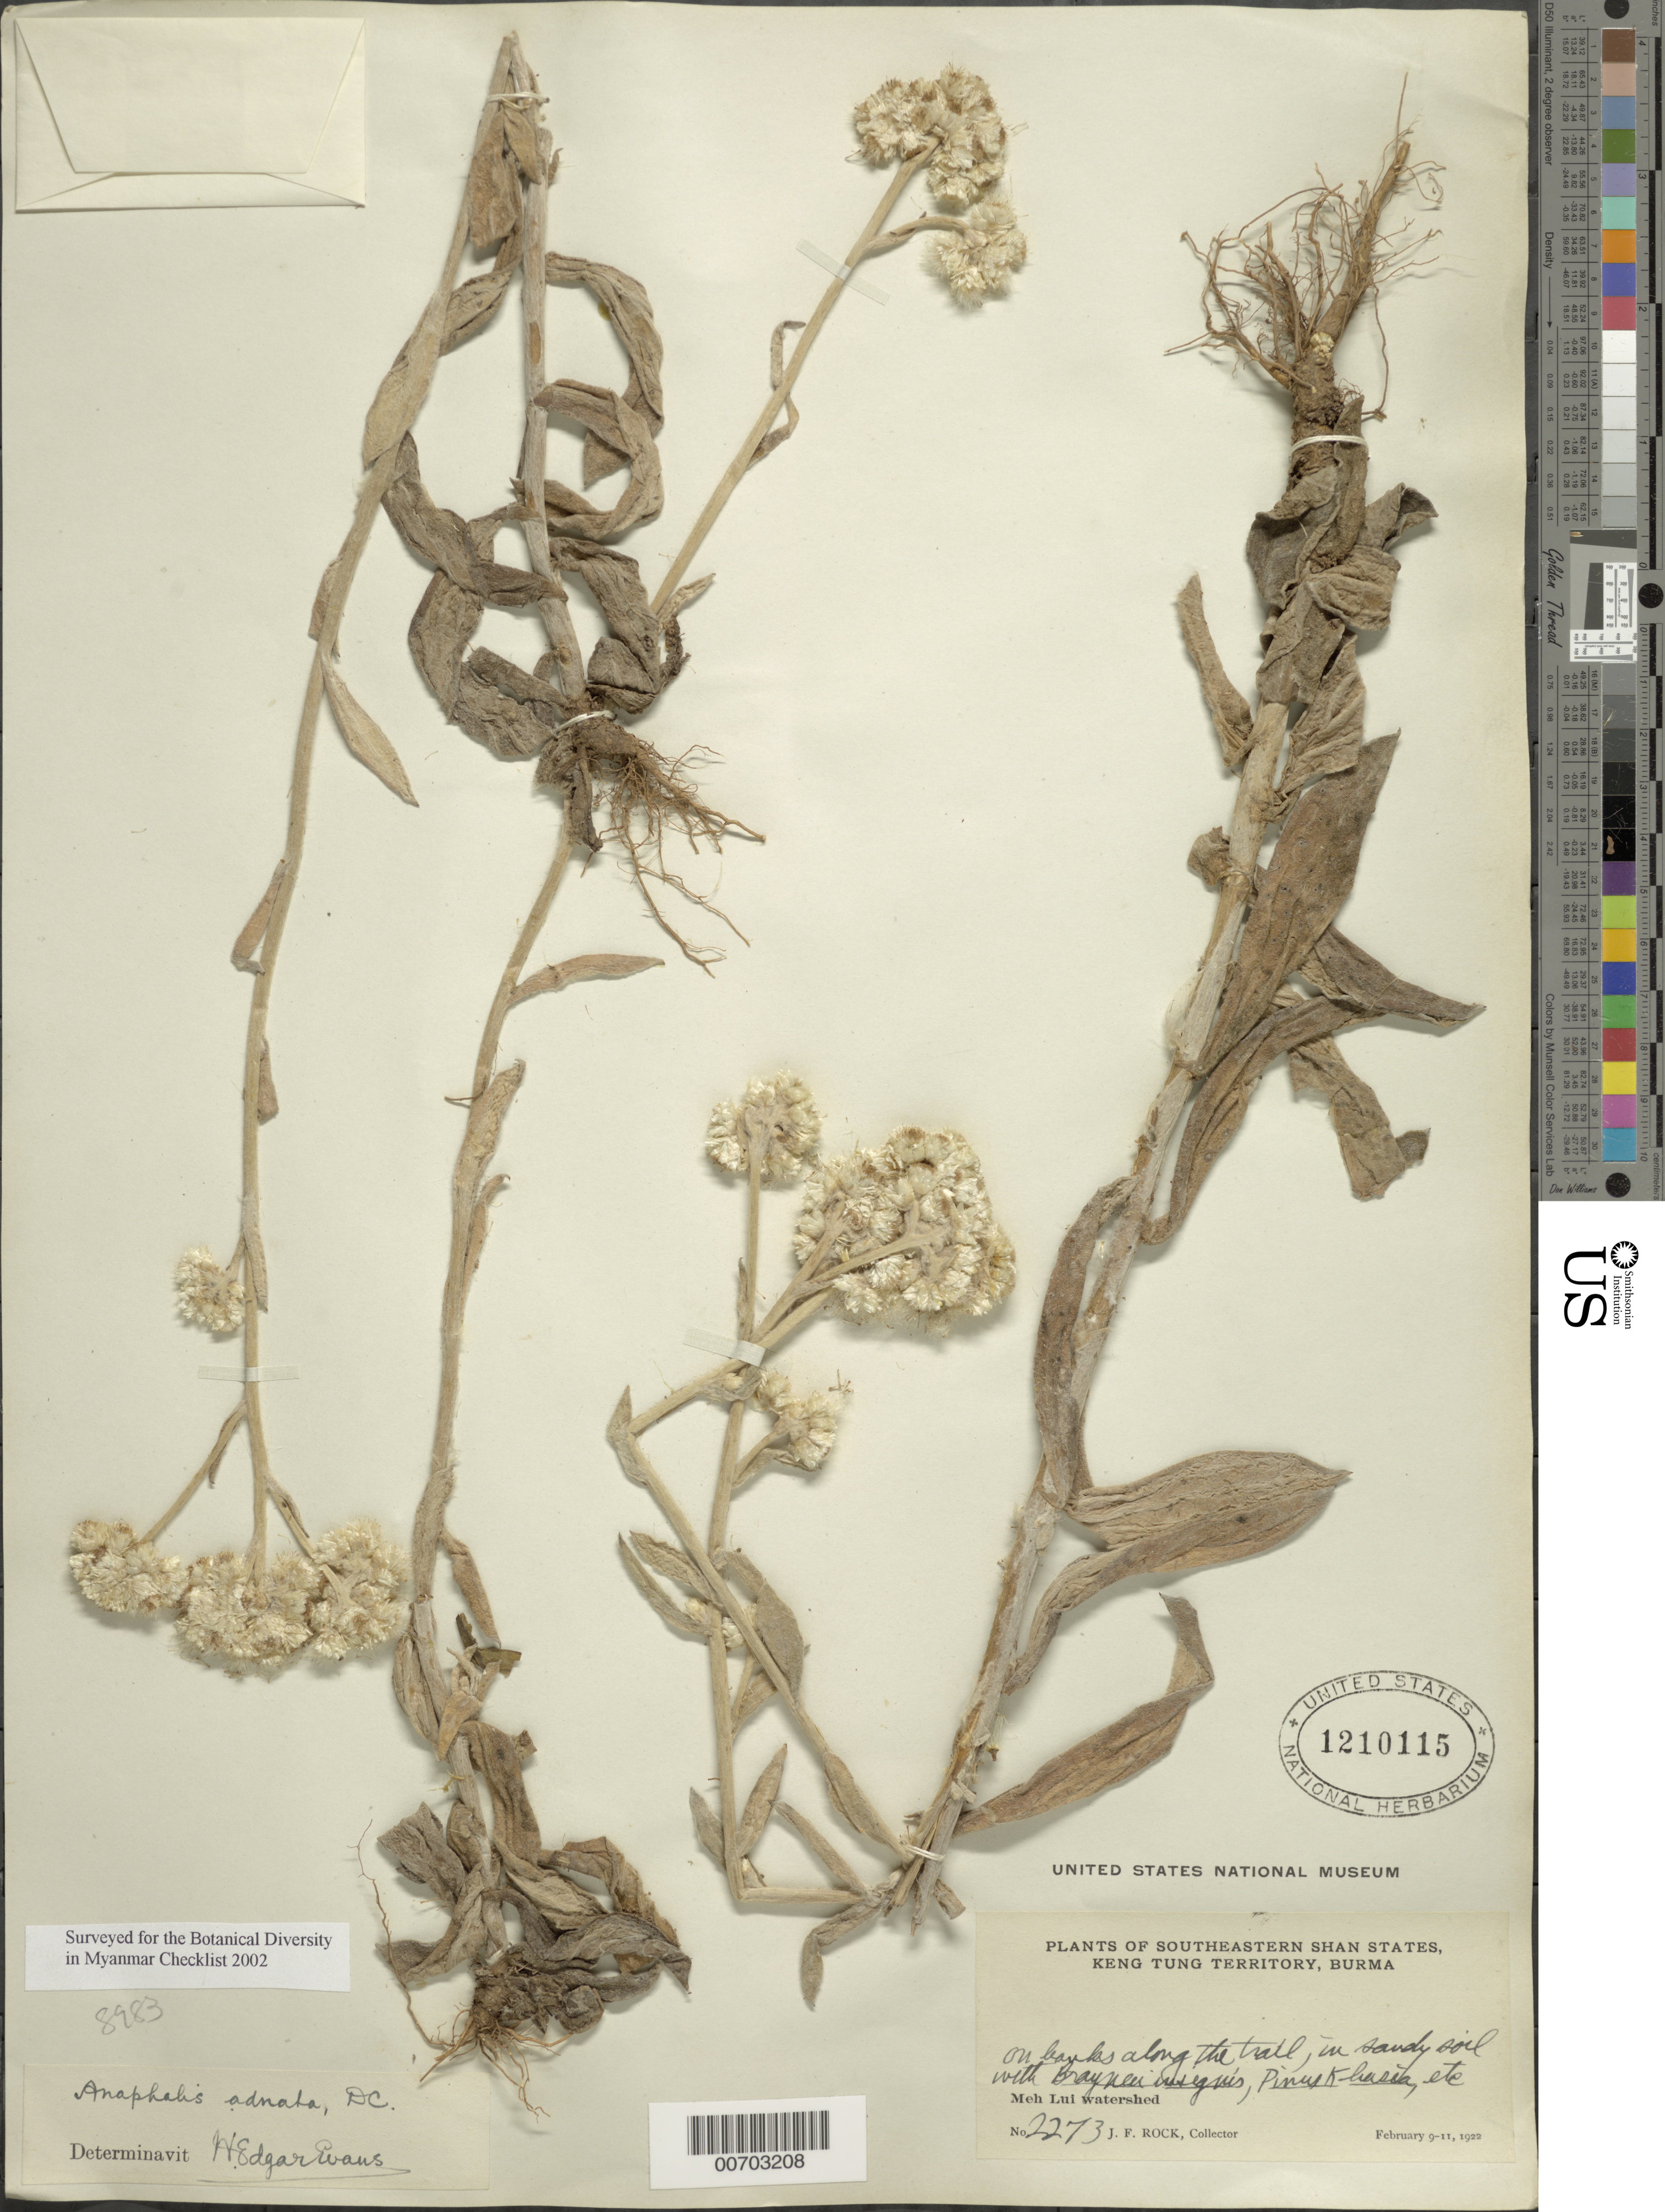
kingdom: Plantae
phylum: Tracheophyta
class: Magnoliopsida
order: Asterales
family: Asteraceae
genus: Anaphalis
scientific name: Anaphalis adnata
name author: DC.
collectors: J. F. Rock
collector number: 2273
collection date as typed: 09 Feb 1922 to 11 Feb 1922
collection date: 1922-02-09/1922-02-11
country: Myanmar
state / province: Shan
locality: Southeastern Shan States, Keng Tung Terr., Meh Lui, watershed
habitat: Sandy soil on banks along trail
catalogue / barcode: US 1210115